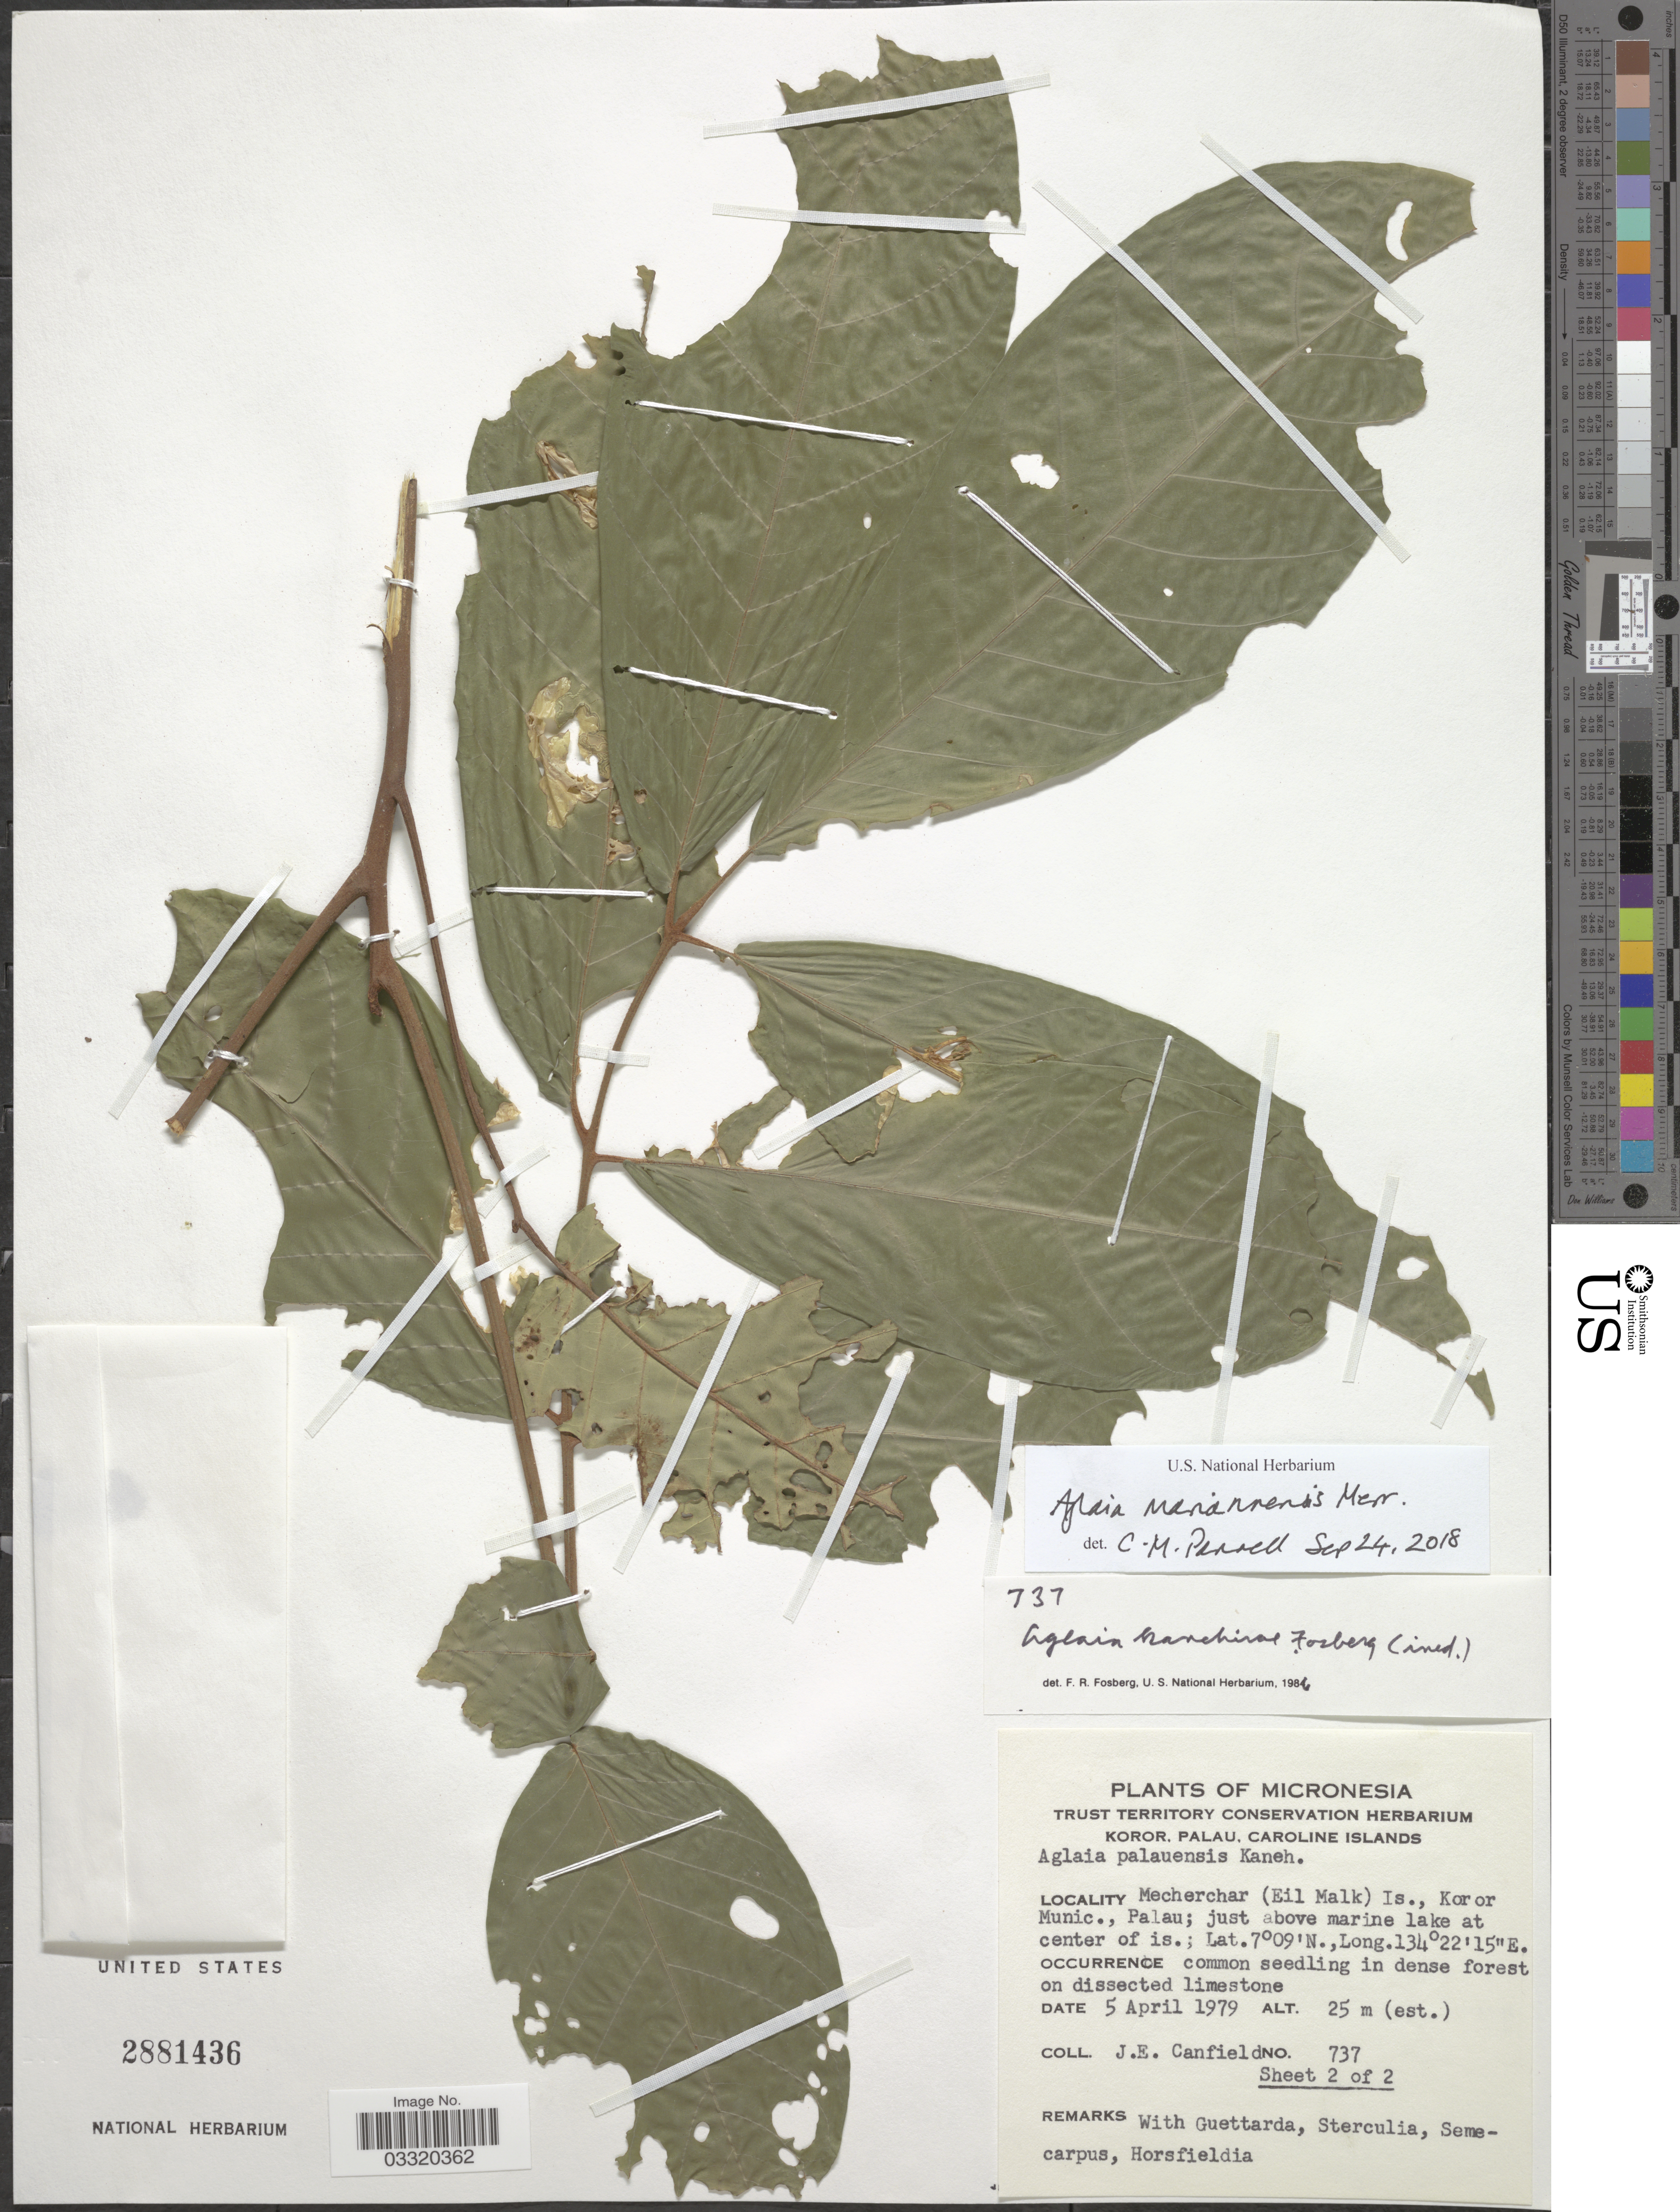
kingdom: Plantae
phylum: Tracheophyta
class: Magnoliopsida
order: Sapindales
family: Meliaceae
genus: Aglaia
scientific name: Aglaia mariannensis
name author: Merr.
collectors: J. E. Canfield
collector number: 737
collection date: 1979-04-05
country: Palau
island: Mecherchar [Eil Malk]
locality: Micronesia. Mecherchar (Eil Malk) Is., Koror Munic., Palau; just above marine lake at center of is.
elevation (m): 25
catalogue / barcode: US 2881436